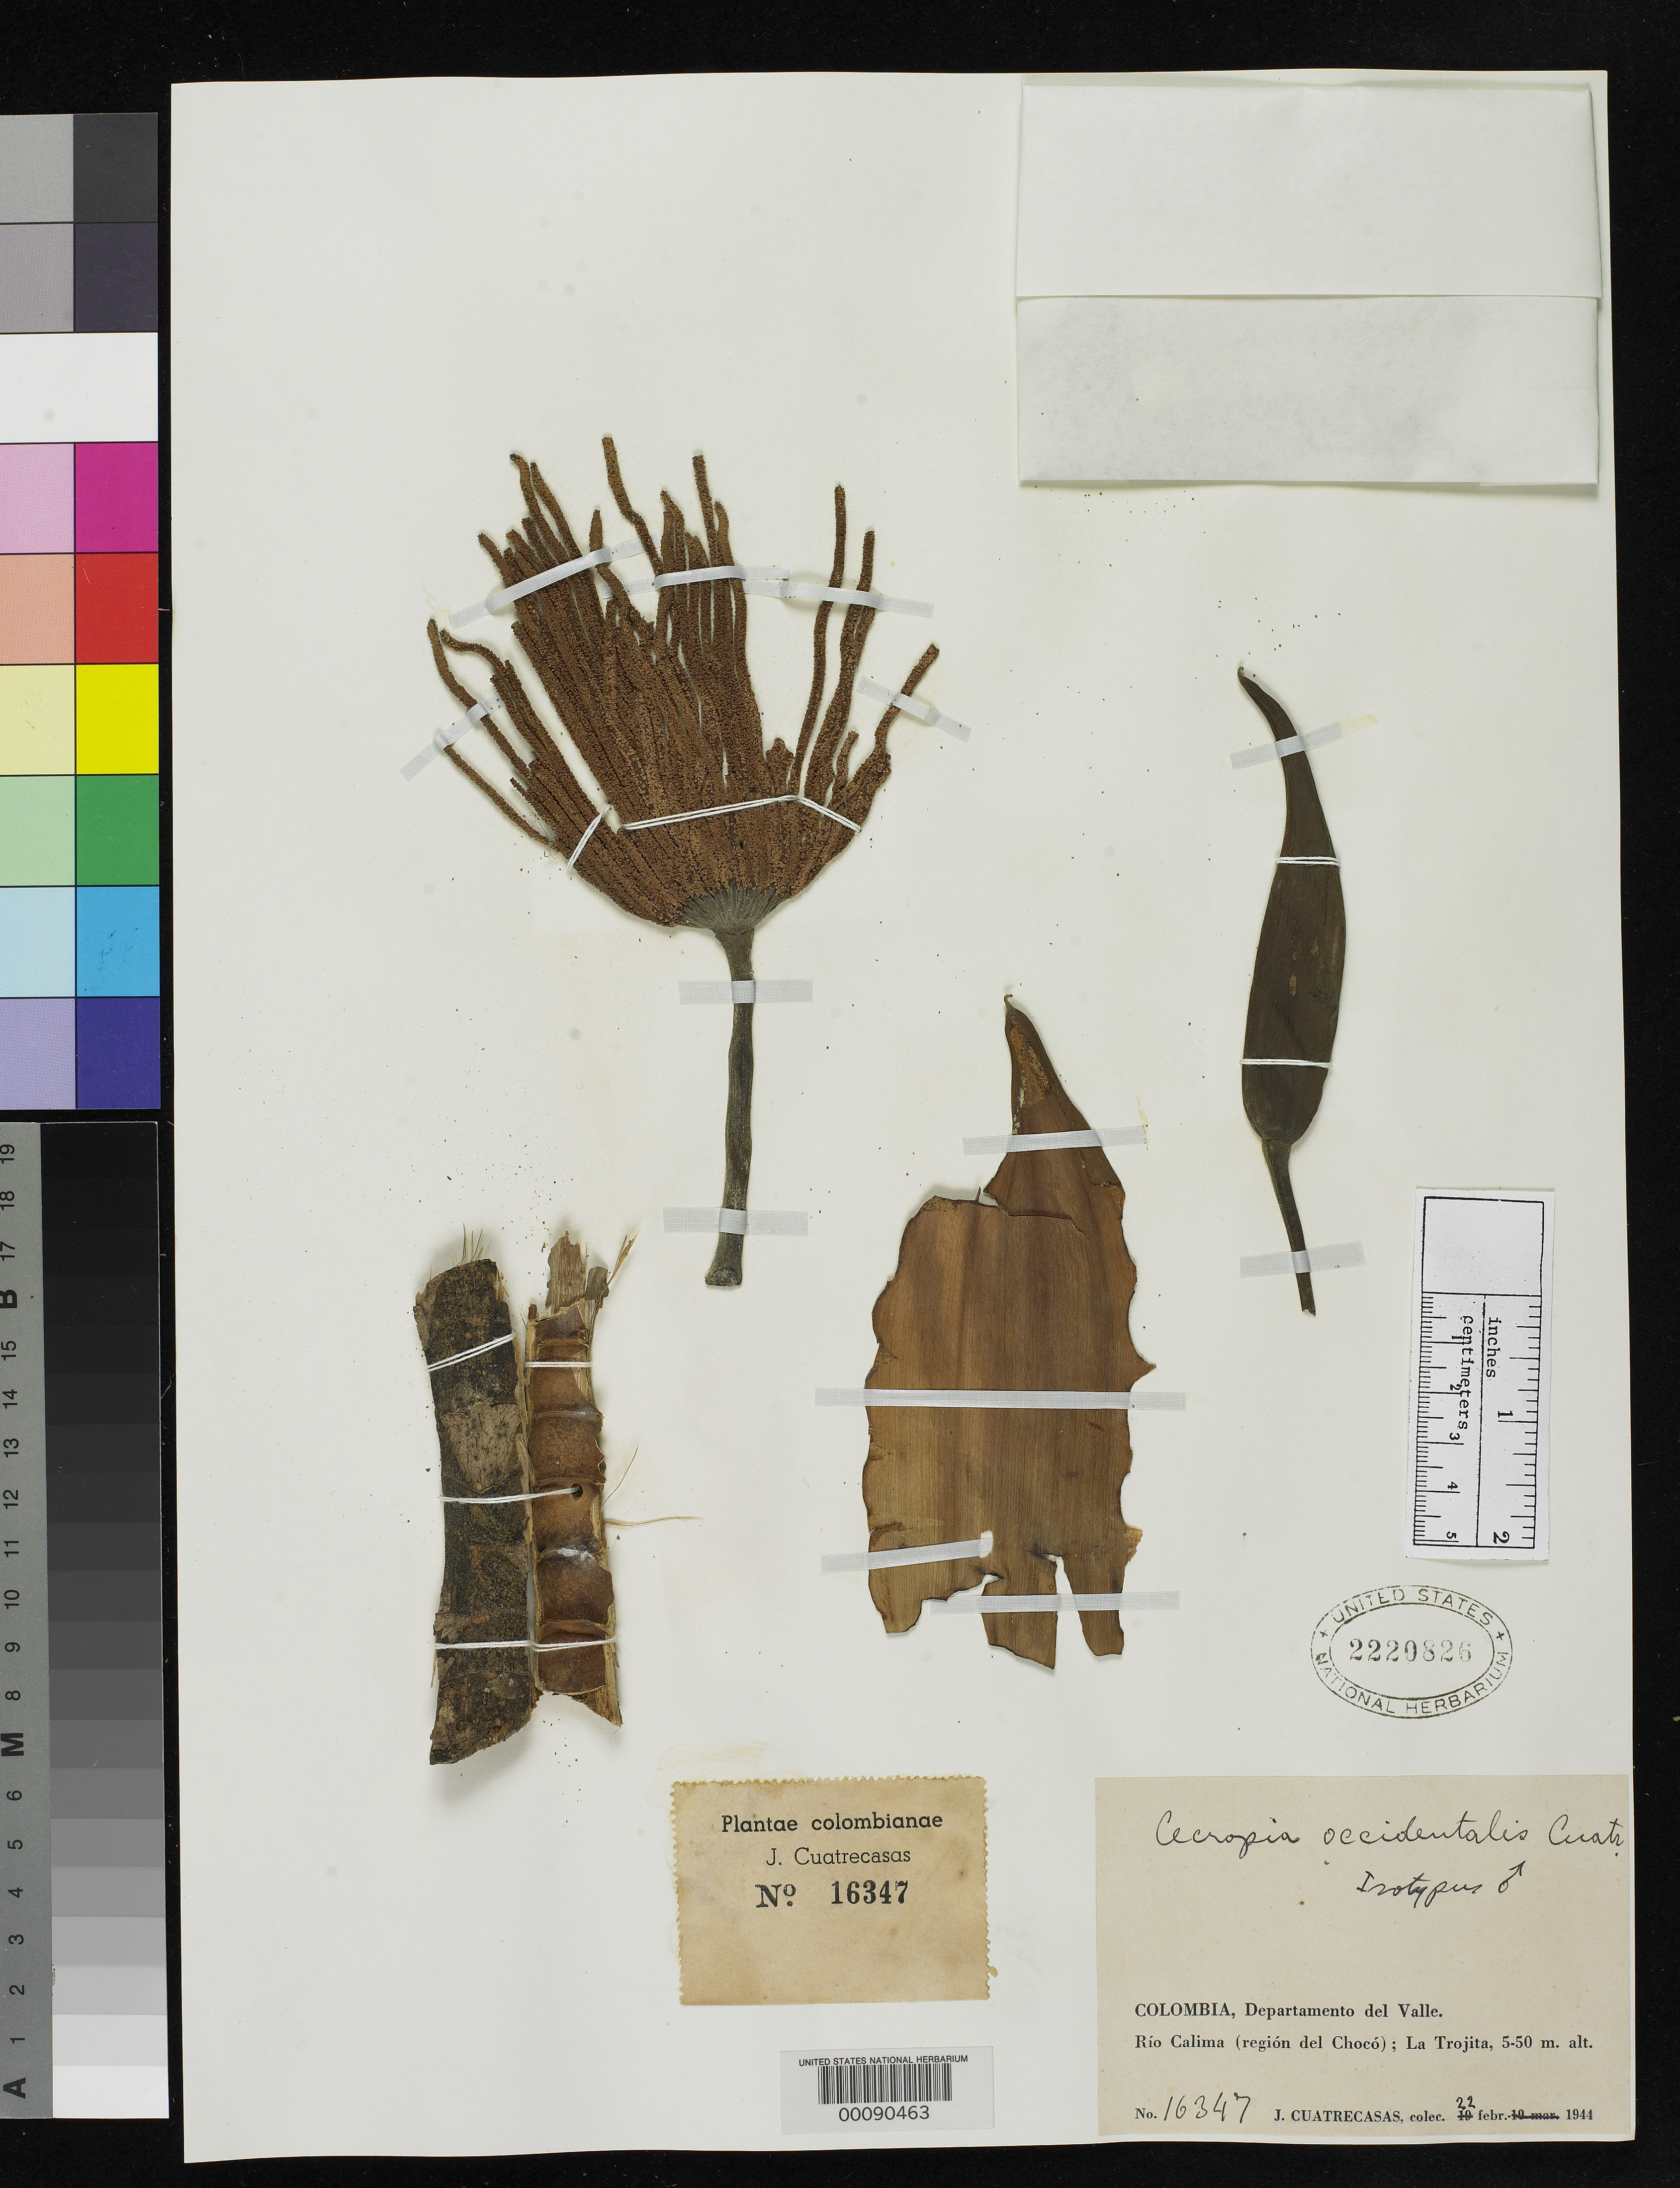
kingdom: Plantae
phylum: Tracheophyta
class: Magnoliopsida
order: Rosales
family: Urticaceae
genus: Cecropia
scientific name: Cecropia occidentalis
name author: Cuatrec.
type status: Syntype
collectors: J. Cuatrecasas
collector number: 16347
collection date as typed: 22 Feb 1944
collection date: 1944-02-22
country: Colombia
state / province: Valle del Cauca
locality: Rio Calima (región del Chocó), La Tojita.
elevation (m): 5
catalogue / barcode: US 2220826